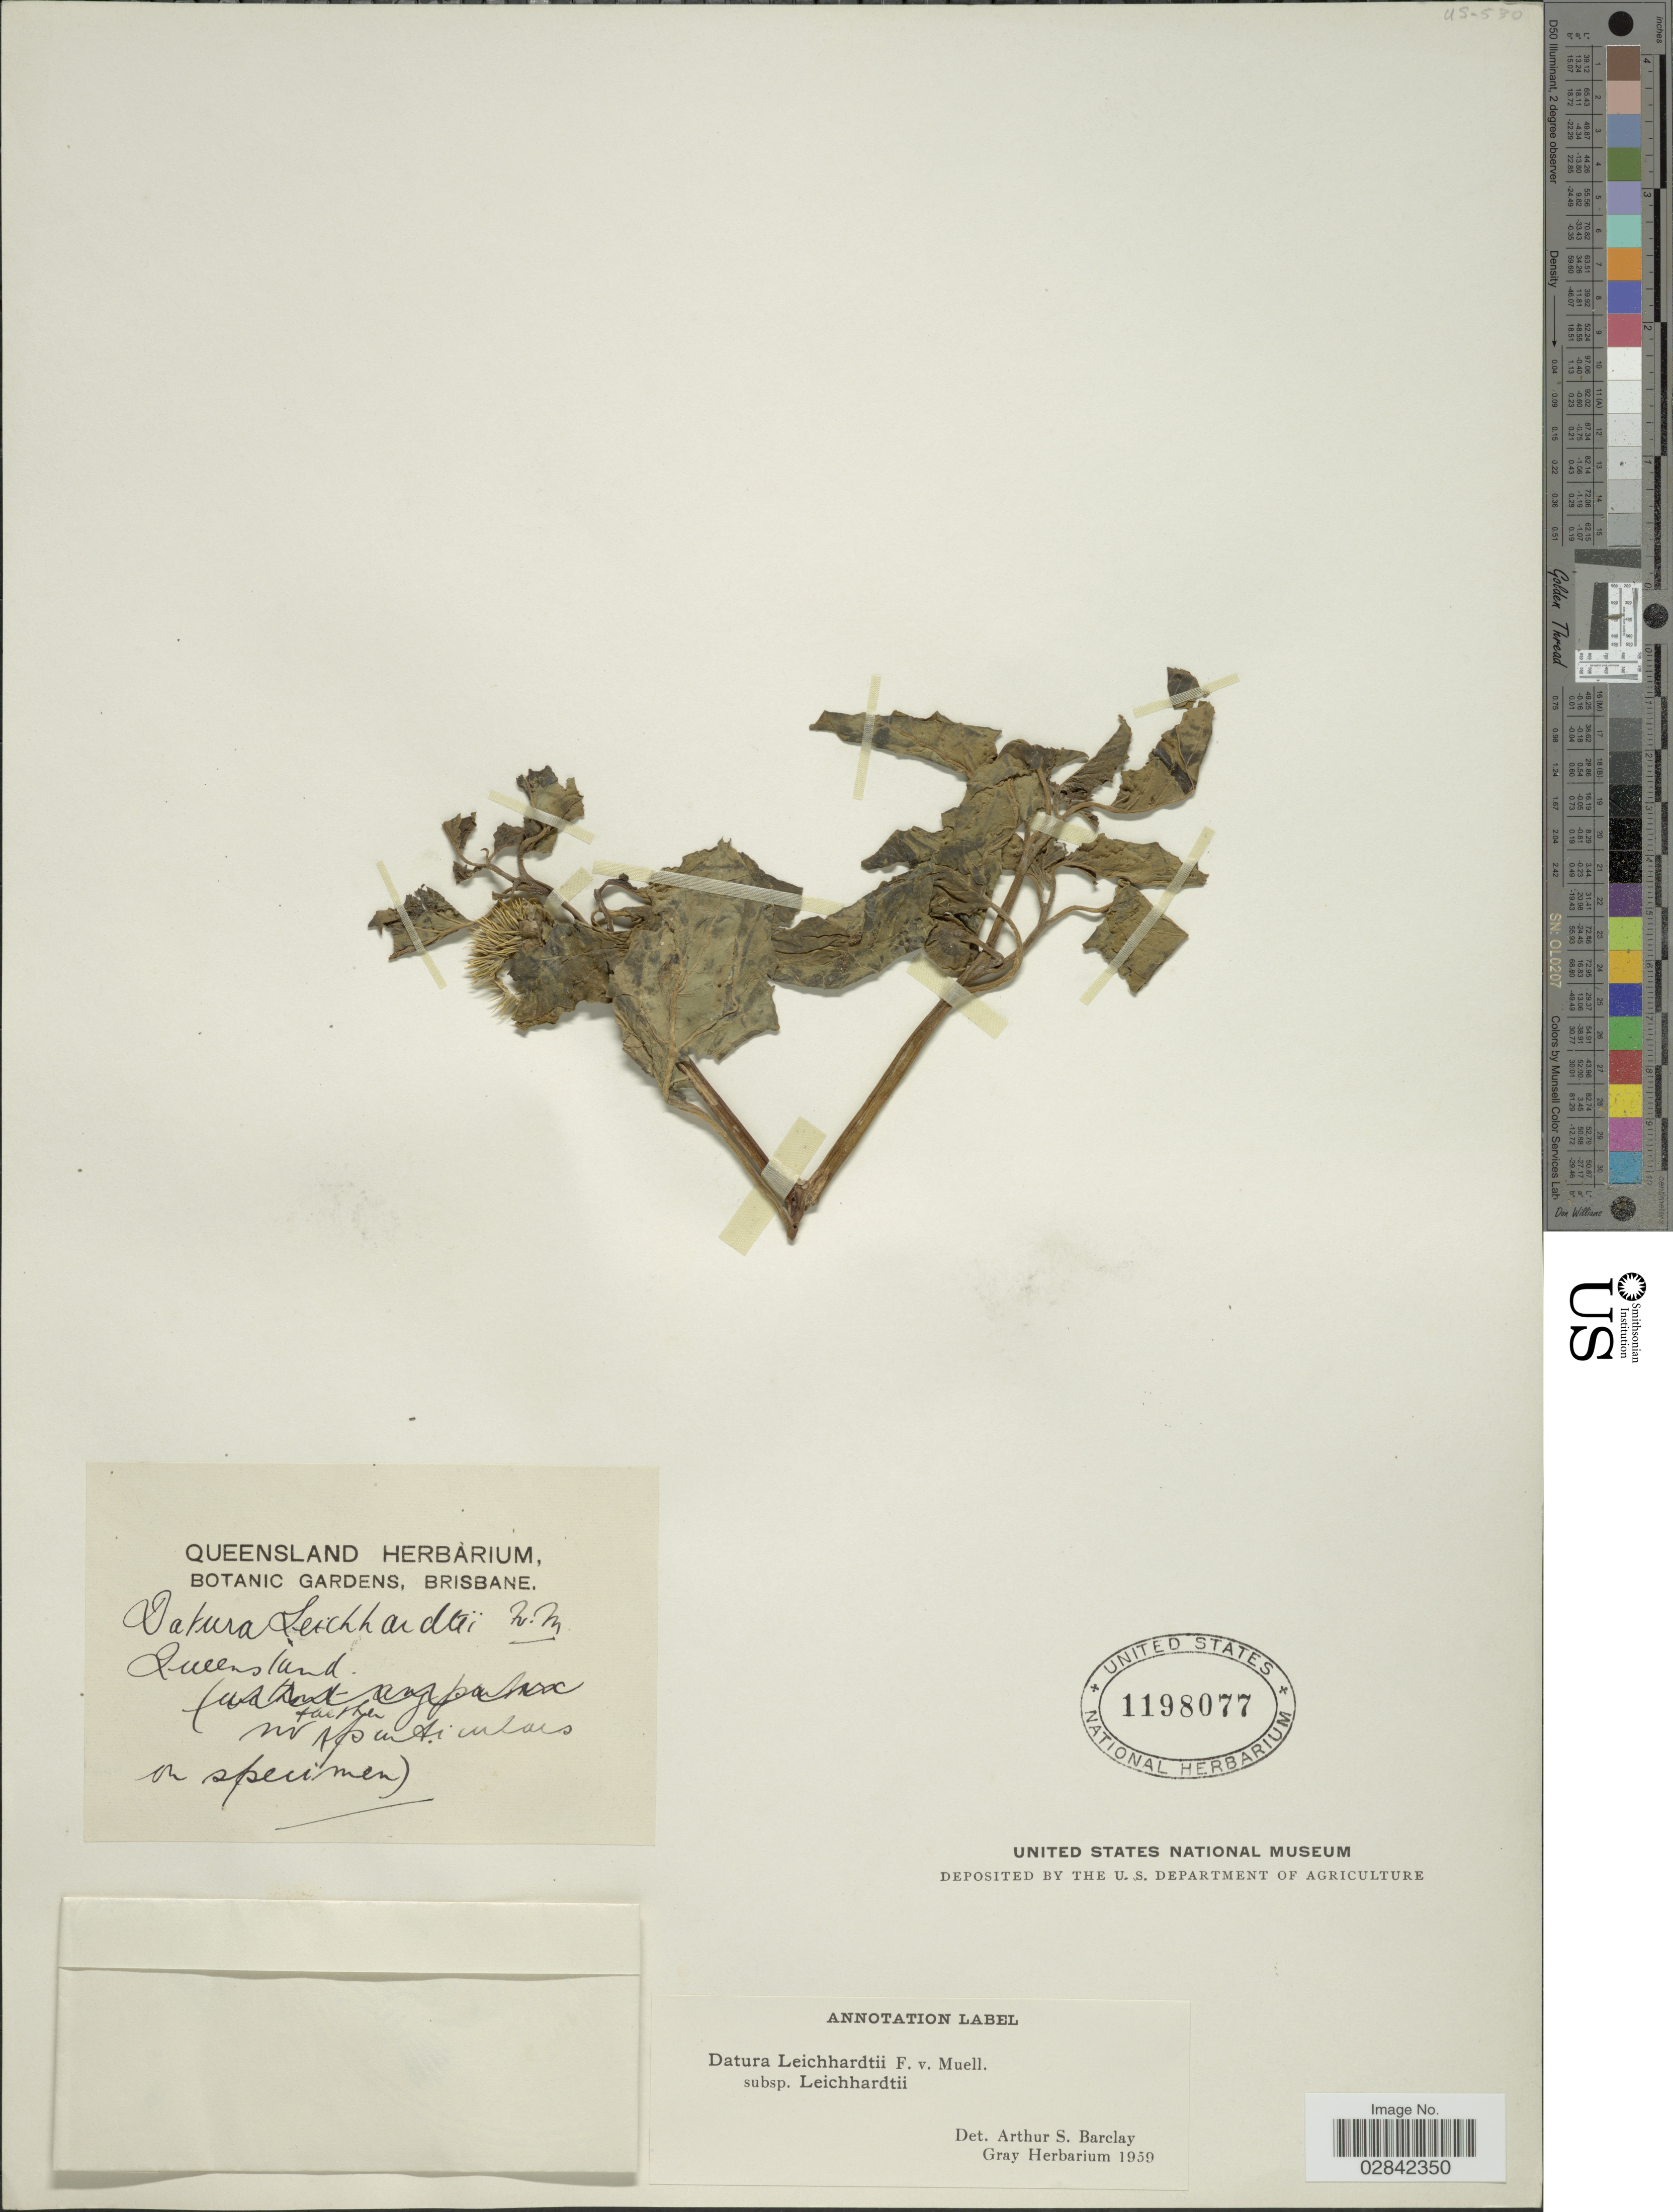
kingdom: Plantae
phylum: Tracheophyta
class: Magnoliopsida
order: Solanales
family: Solanaceae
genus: Datura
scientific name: Datura leichhardtii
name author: Benth.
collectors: Ex herb. Queensland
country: Australia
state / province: Queensland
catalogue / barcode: US 1198077